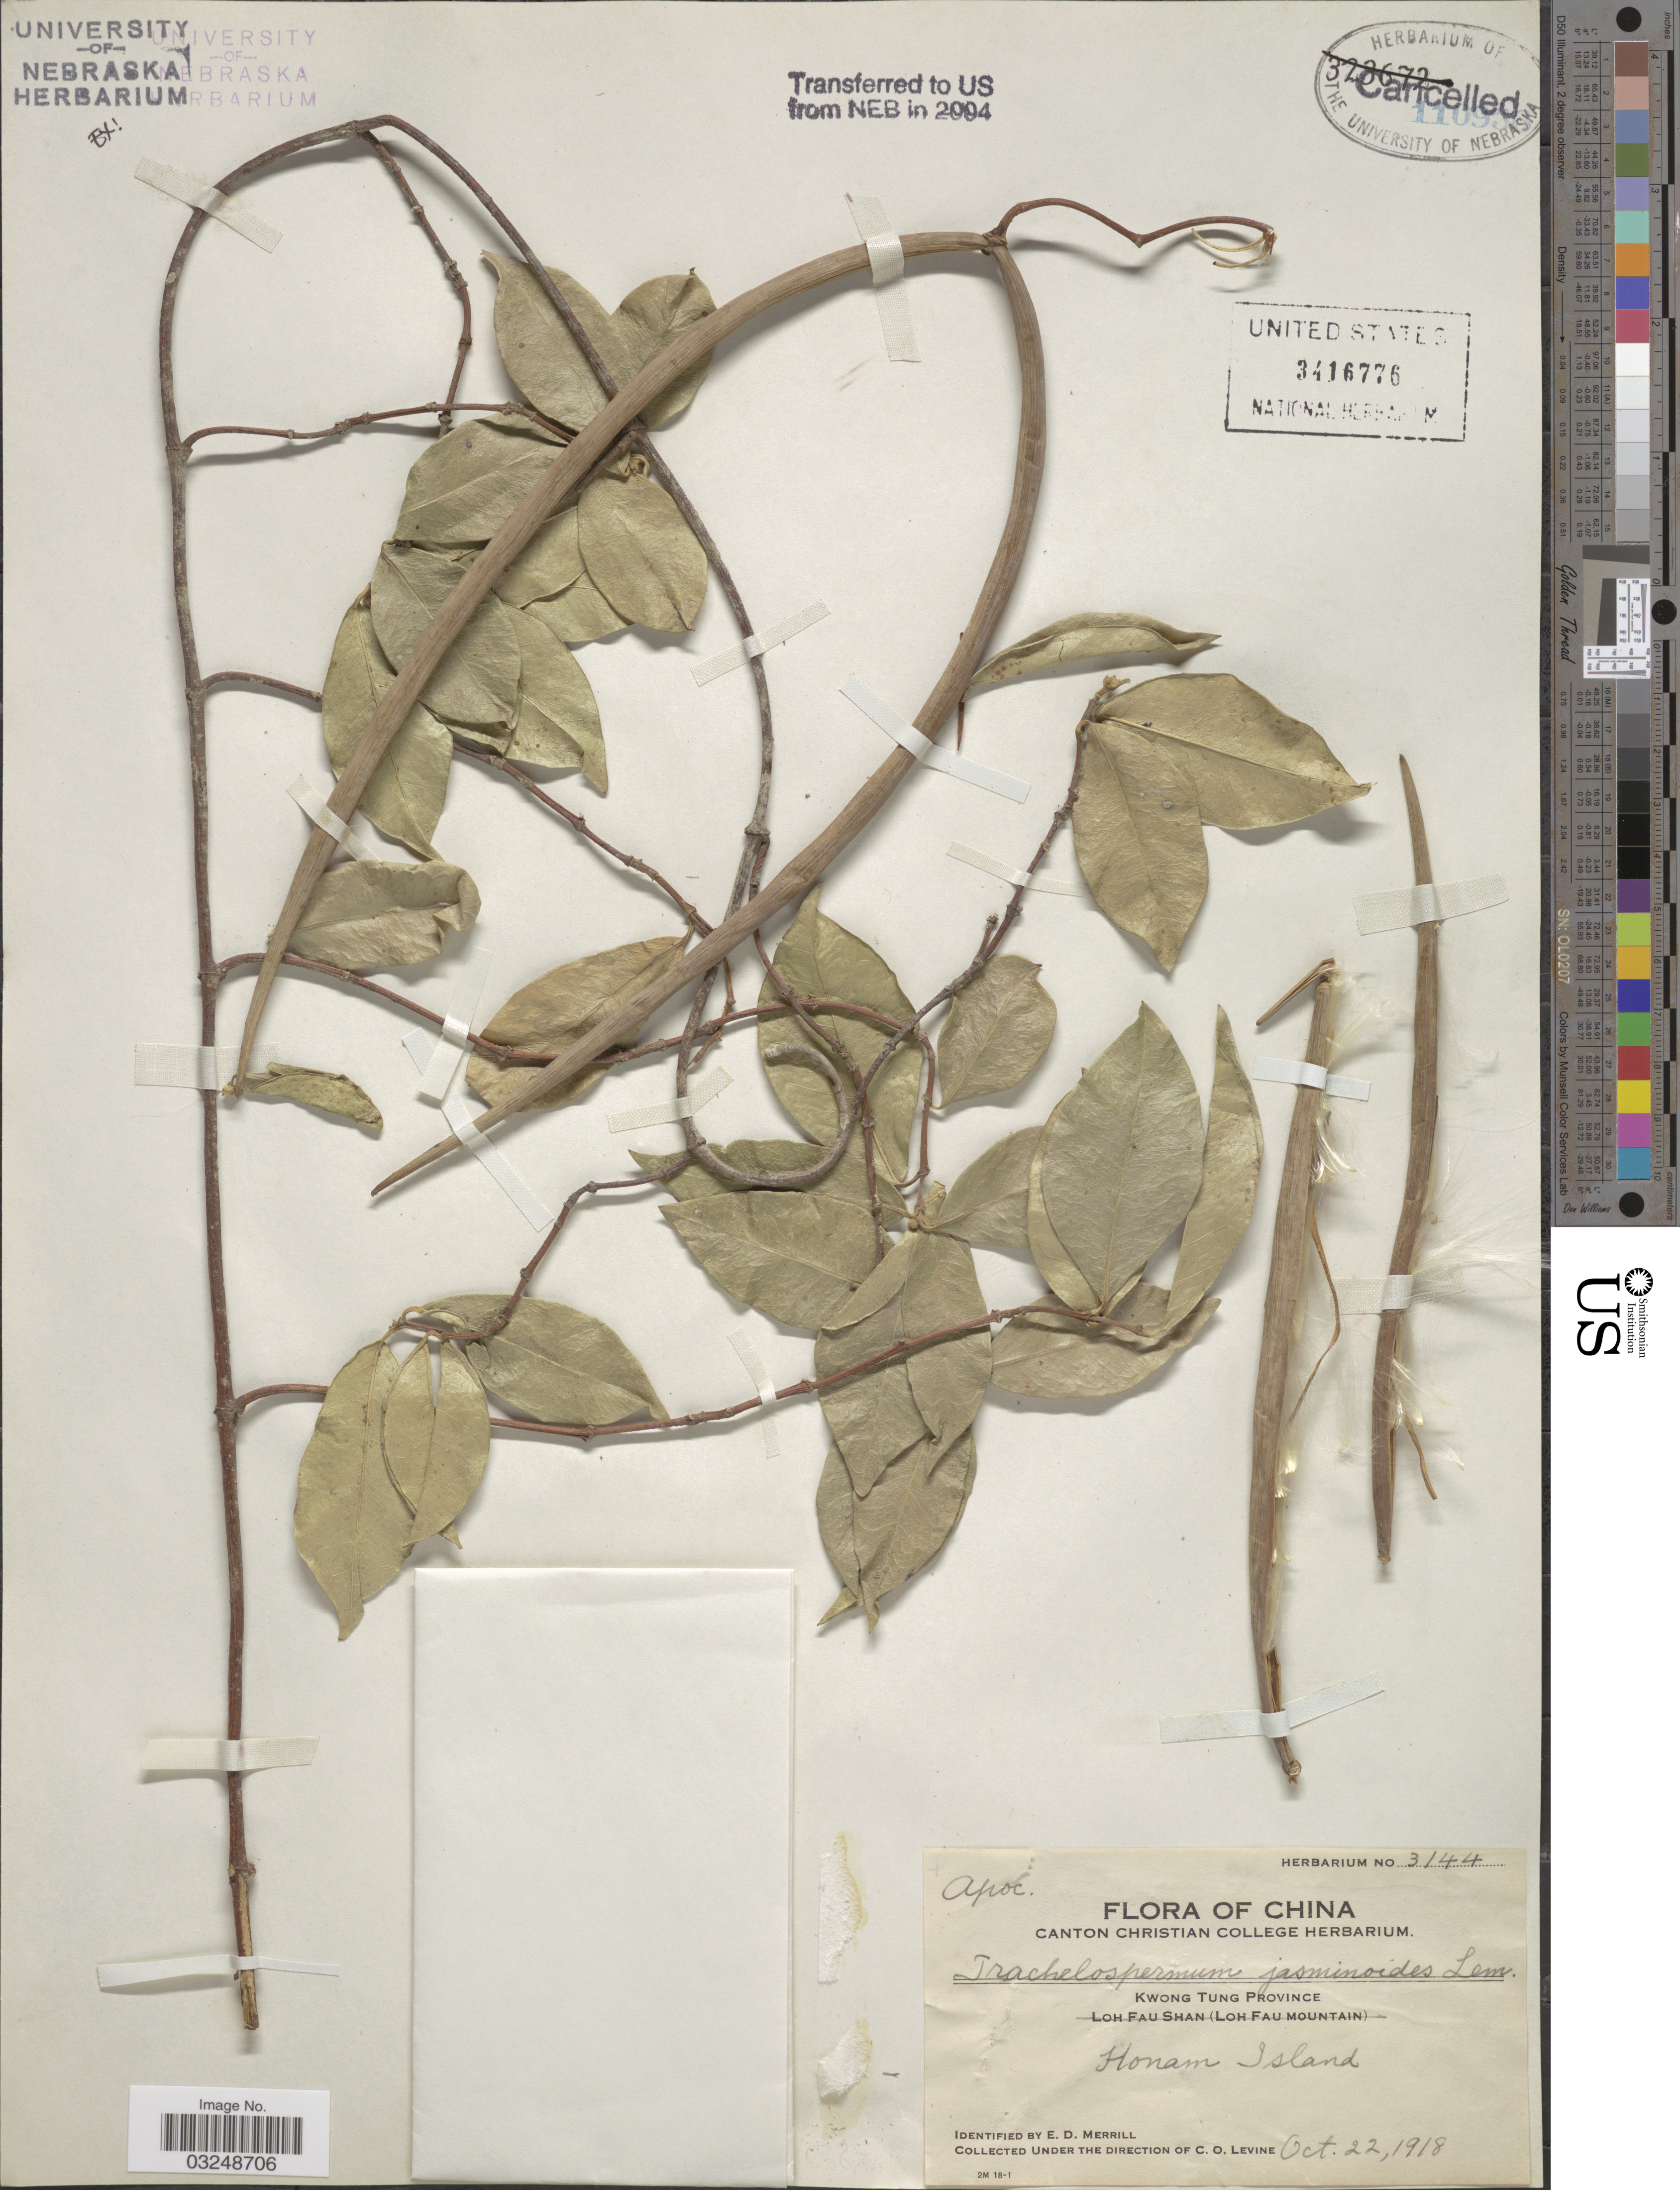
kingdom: Plantae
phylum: Tracheophyta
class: Magnoliopsida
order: Gentianales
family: Apocynaceae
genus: Trachelospermum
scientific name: Trachelospermum jasminoides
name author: (Lindl.) Lem.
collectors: C. O. Levine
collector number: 3144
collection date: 1918-10-22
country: China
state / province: Guangdong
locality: Kwong Tung Province, Honam Island.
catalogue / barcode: US 3416776